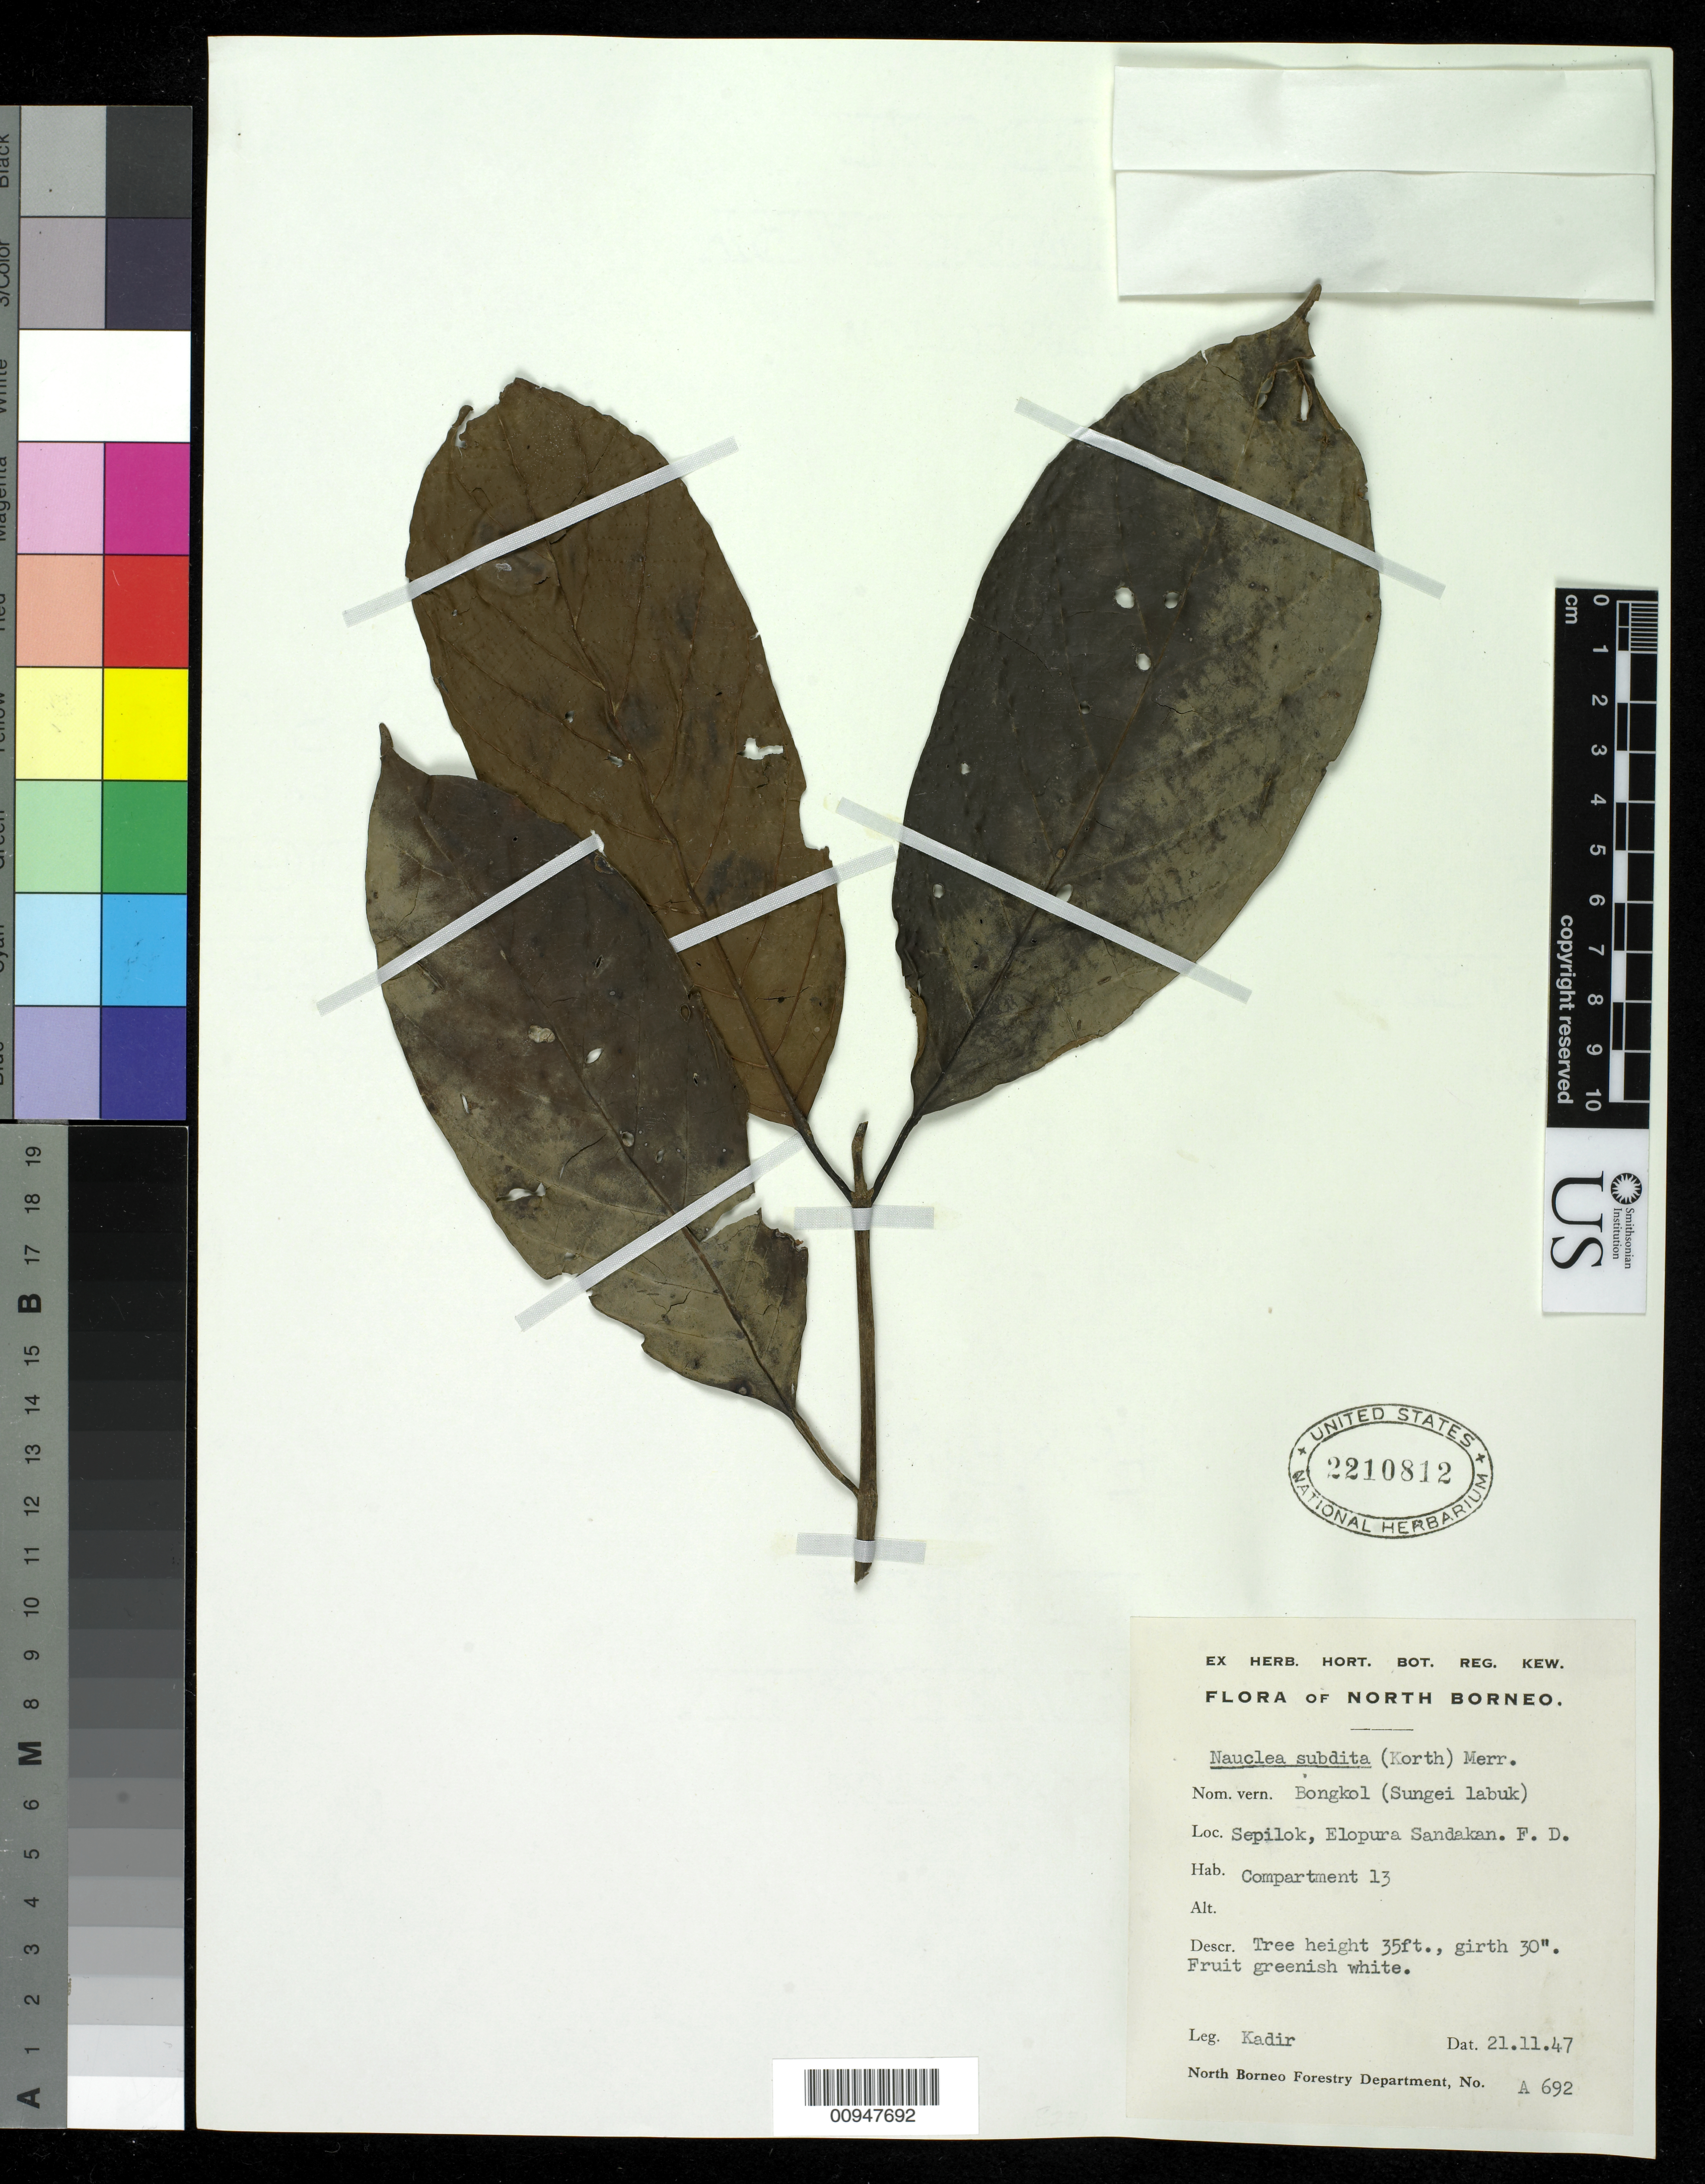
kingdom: Plantae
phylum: Tracheophyta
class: Magnoliopsida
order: Gentianales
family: Rubiaceae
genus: Nauclea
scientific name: Nauclea orientalis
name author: (L.) L.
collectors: Kadir Bin Abdul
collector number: A 692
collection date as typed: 21 Nov 1947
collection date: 1947-11-21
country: Indonesia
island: Borneo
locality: Sepilok, Elopura Sandakan. F.D.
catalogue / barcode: US 2210812